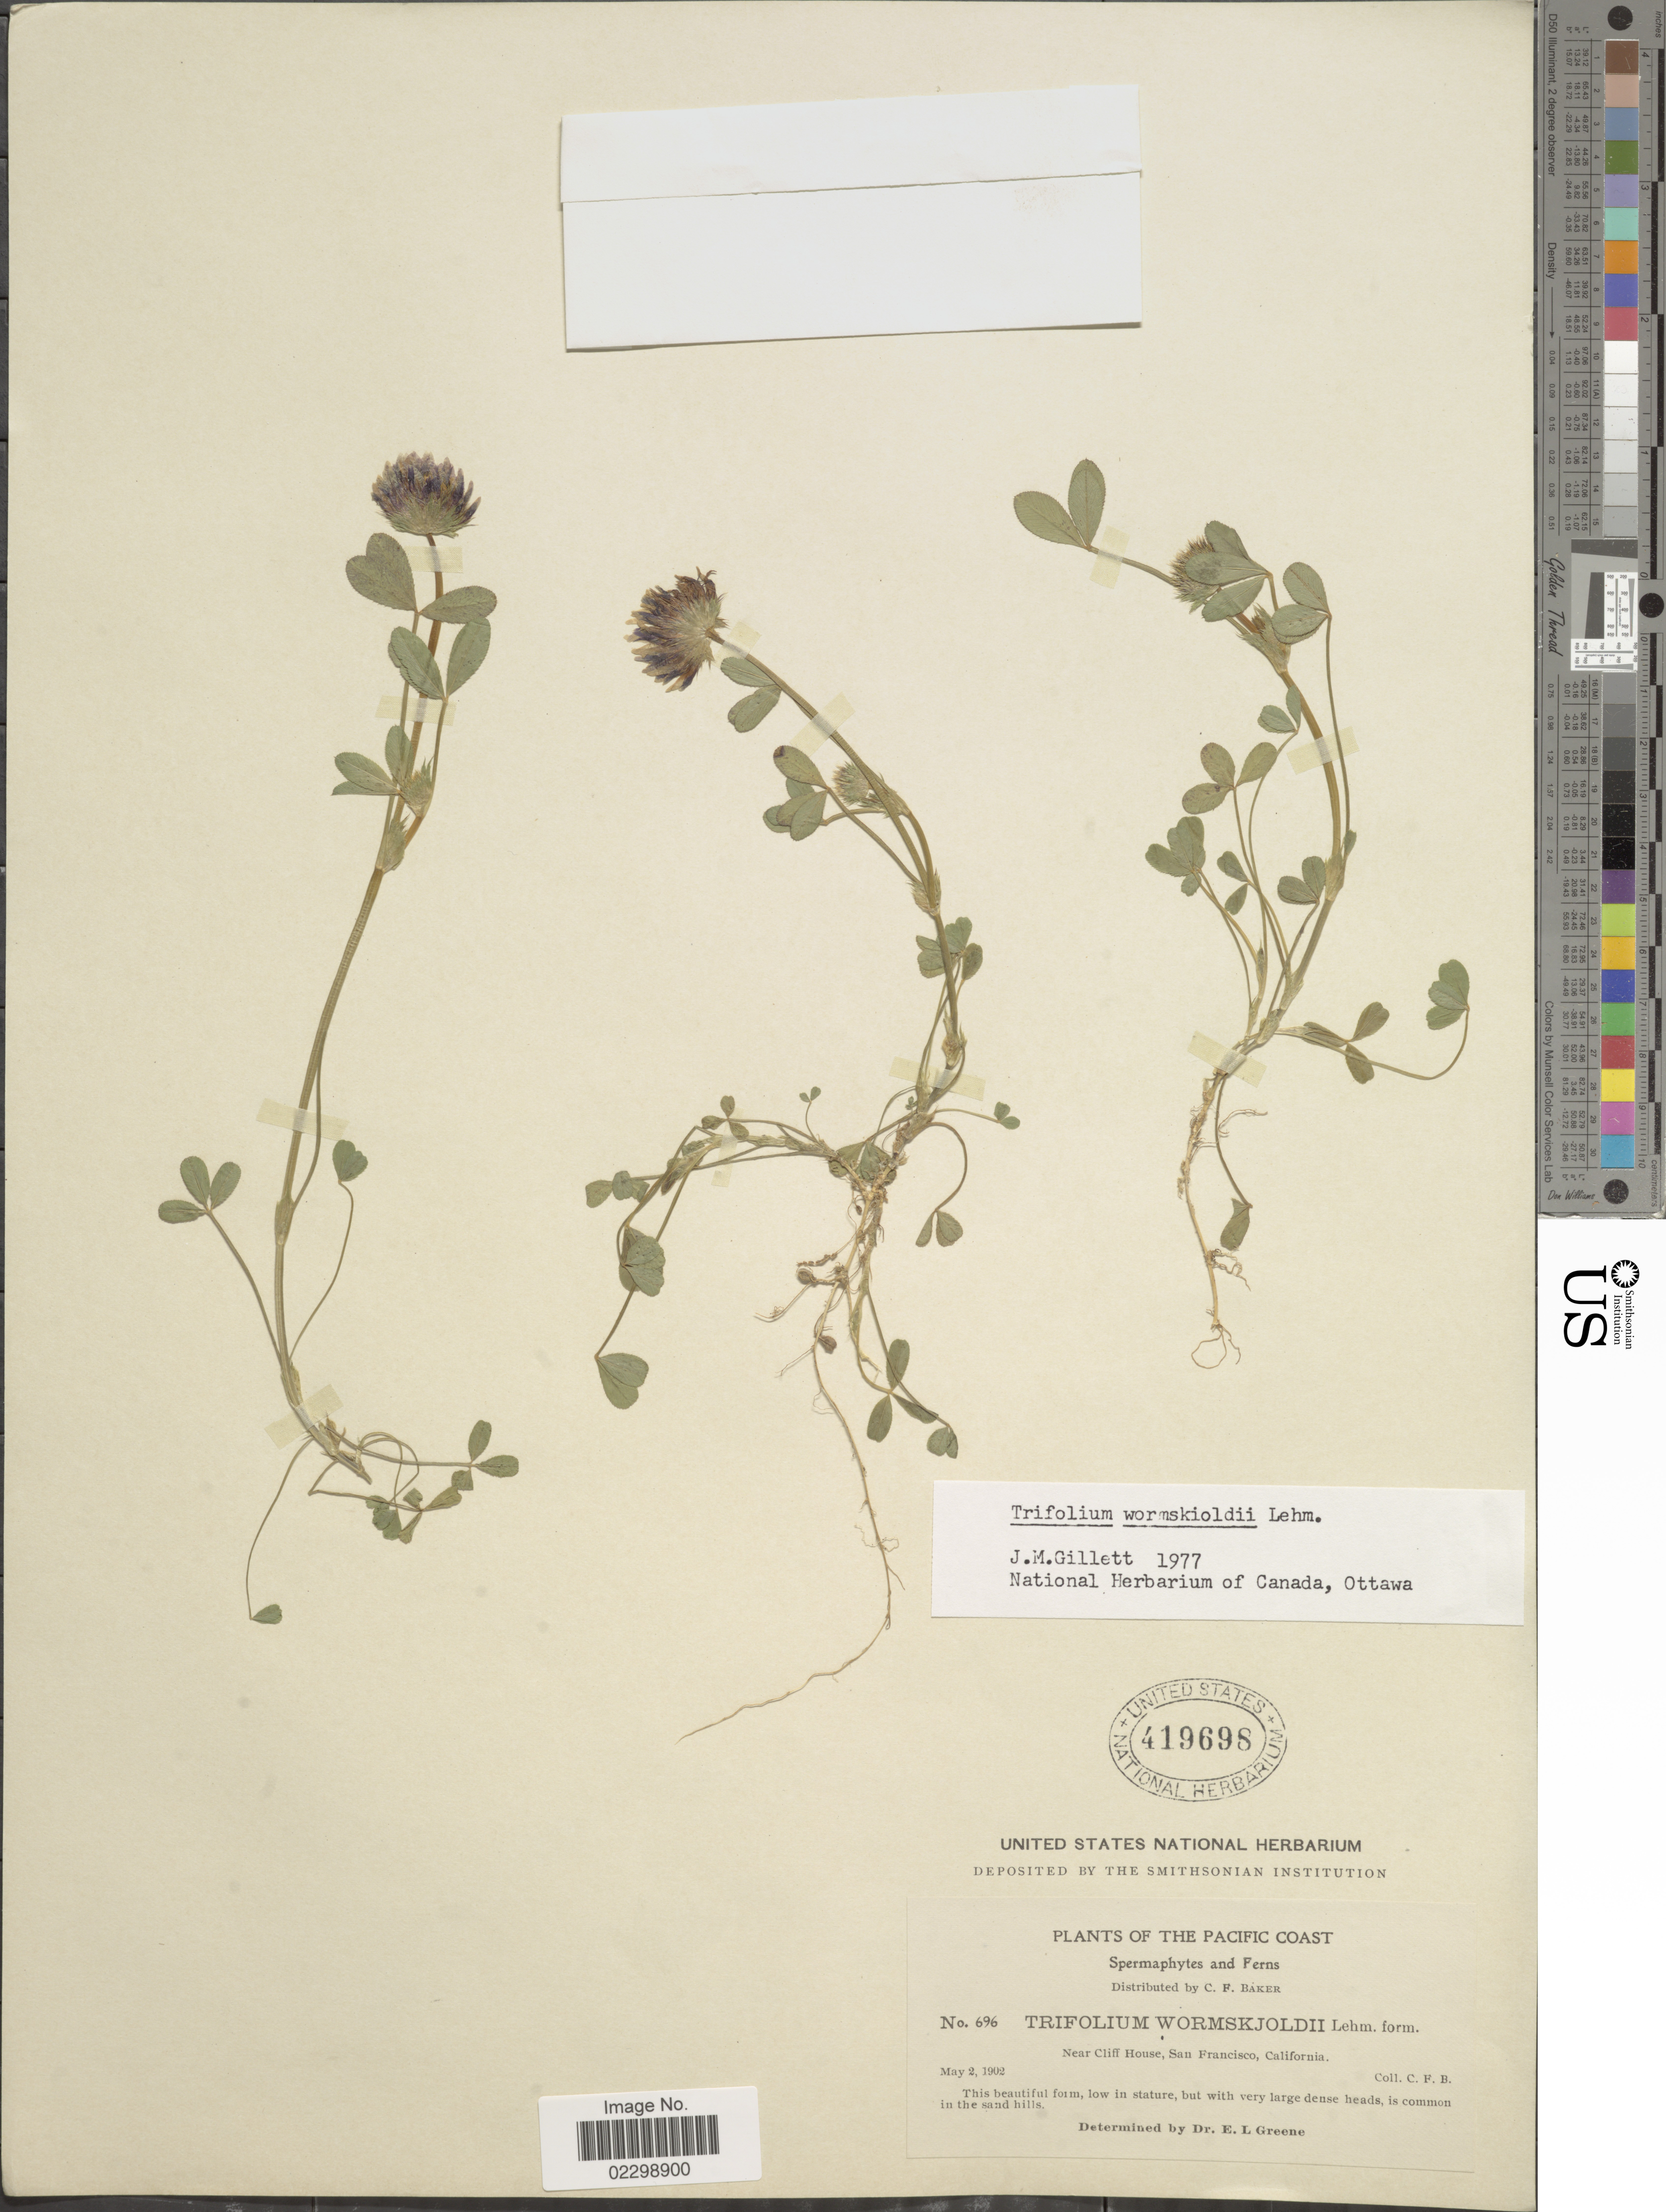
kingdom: Plantae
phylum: Tracheophyta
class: Magnoliopsida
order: Fabales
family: Fabaceae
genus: Trifolium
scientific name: Trifolium wormskioldii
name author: Lehm.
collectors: C. F. Baker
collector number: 696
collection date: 1902-05-02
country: United States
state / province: California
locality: Pacifci Coast, near Cliff House, San Francsico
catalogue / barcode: US 419698